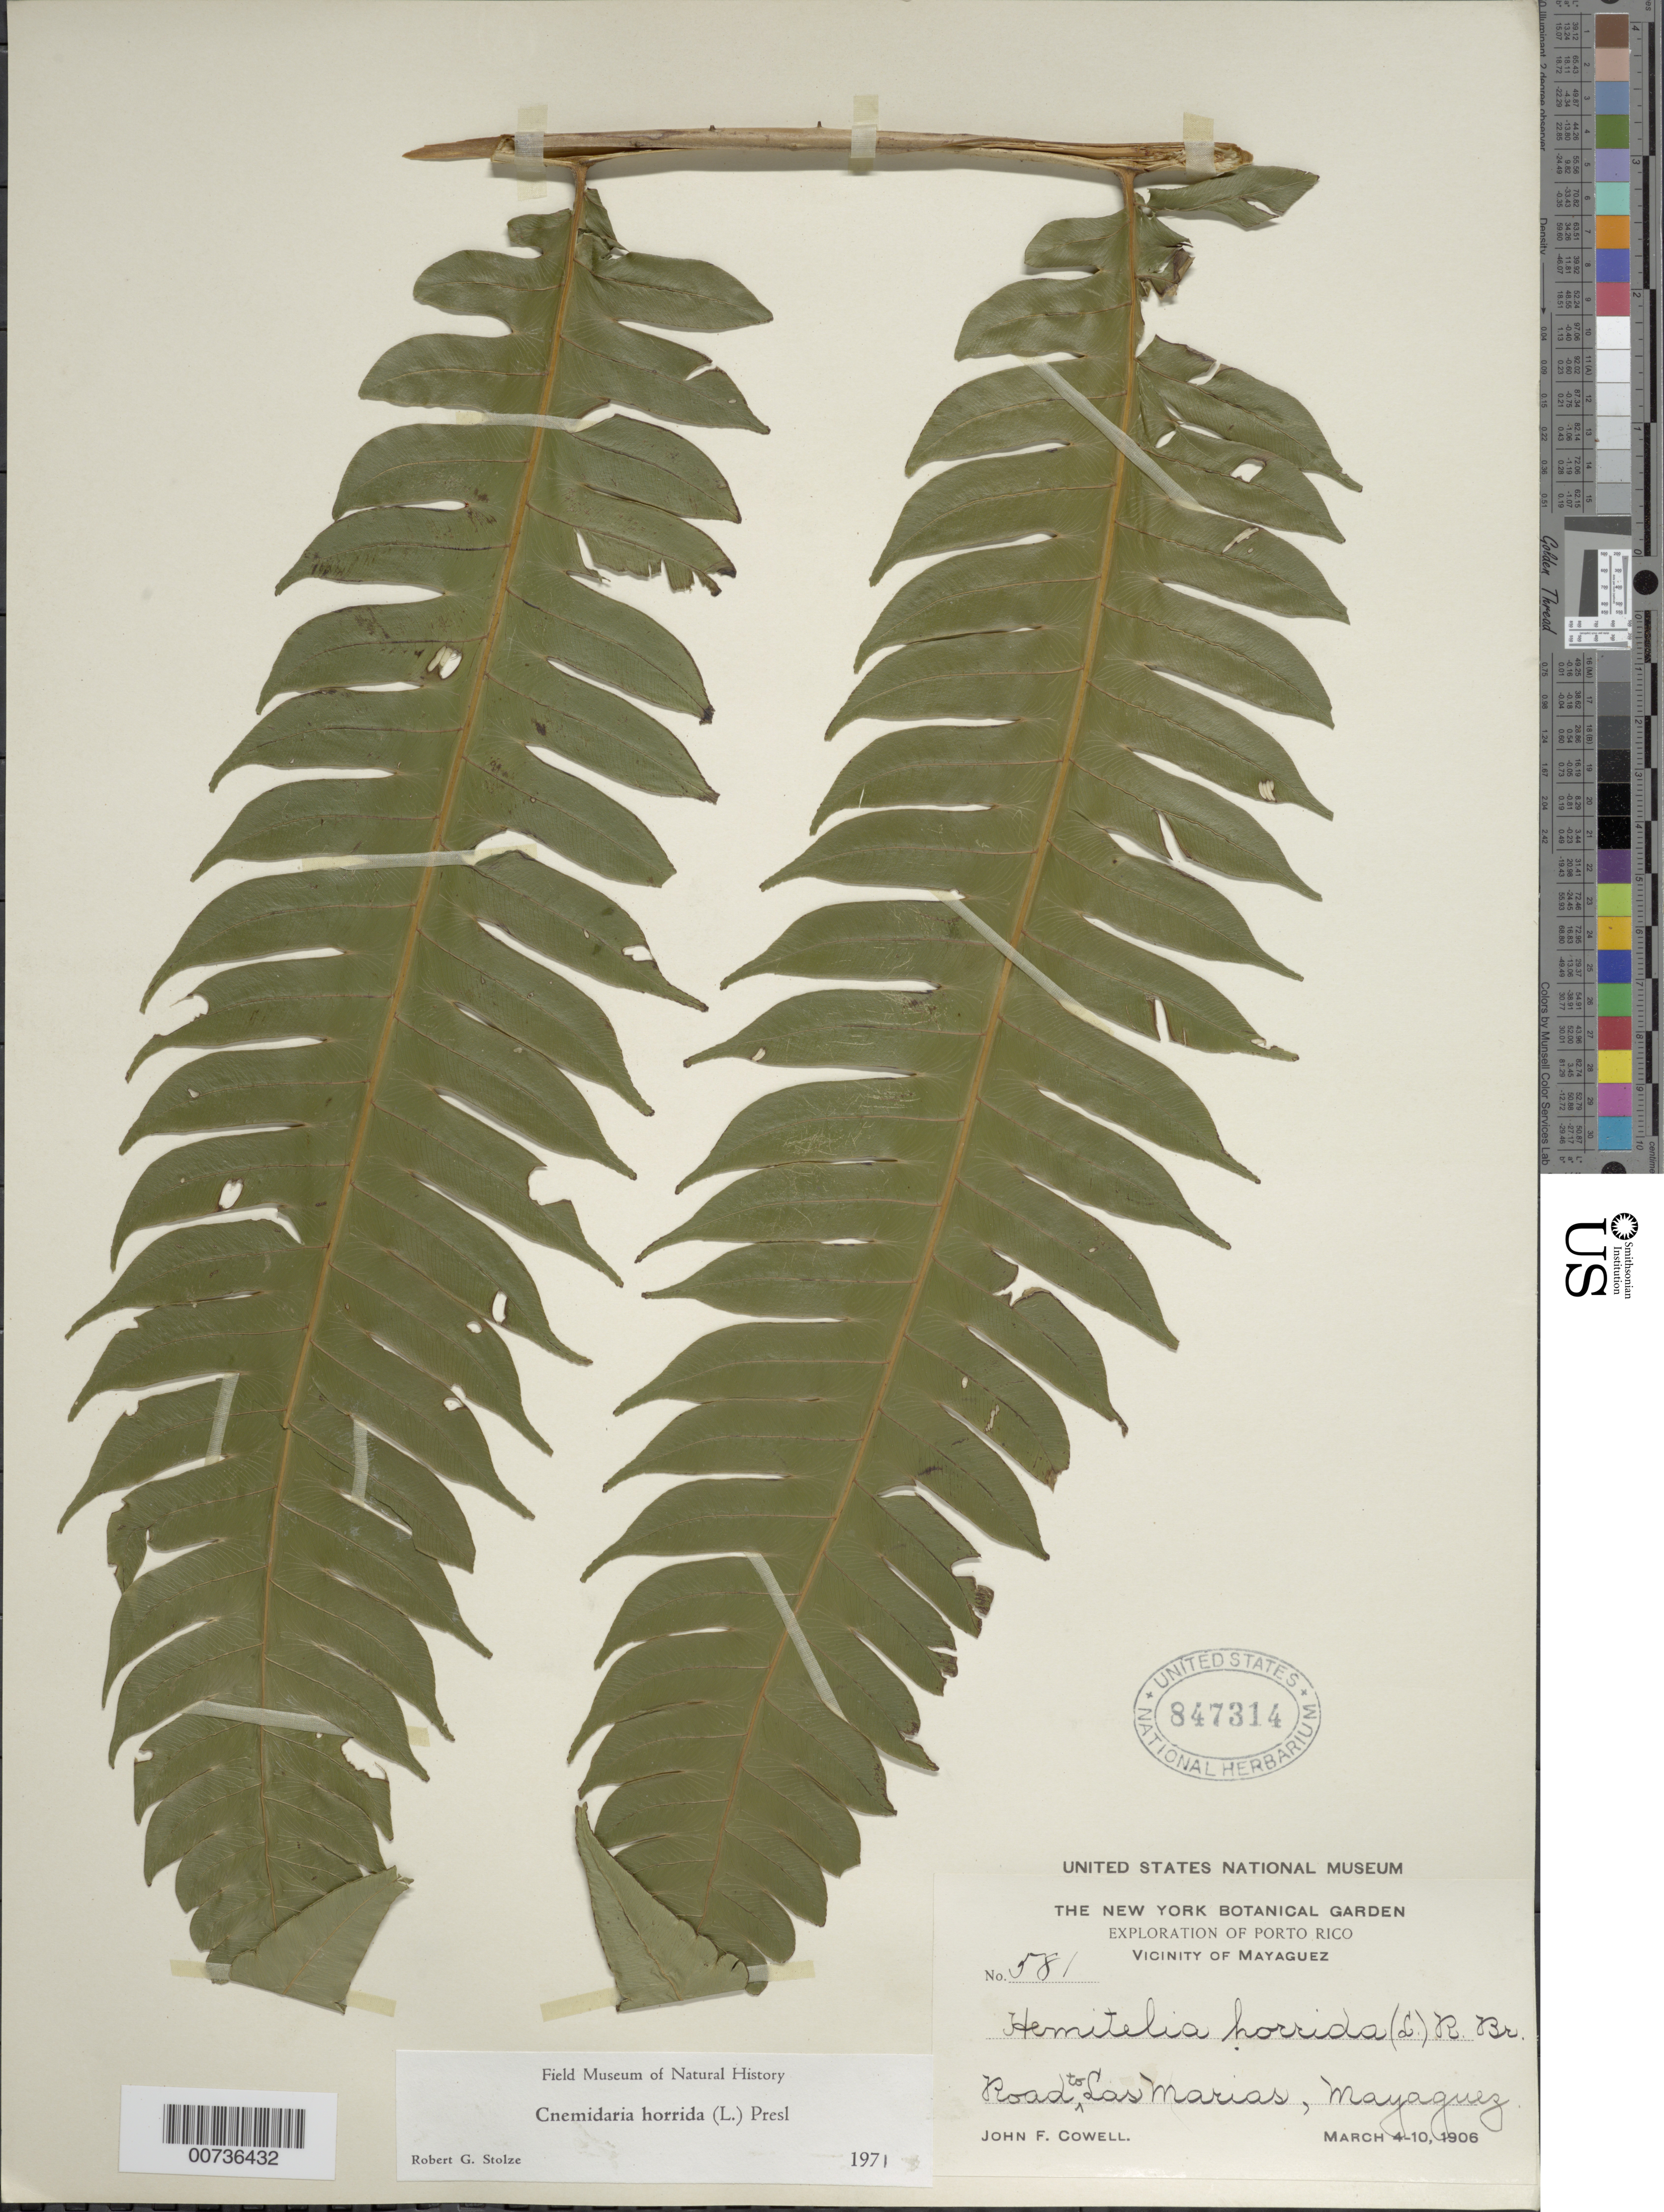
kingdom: Plantae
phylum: Tracheophyta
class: Polypodiopsida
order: Cyatheales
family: Cyatheaceae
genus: Cyathea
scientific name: Cyathea horrida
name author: (L.) Sm.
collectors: J. F. Cowell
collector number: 581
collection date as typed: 04 Mar 1906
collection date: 1906-03-04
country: Puerto Rico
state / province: Mayagüez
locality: Mayaguez, road to Las Marias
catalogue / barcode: US 847314